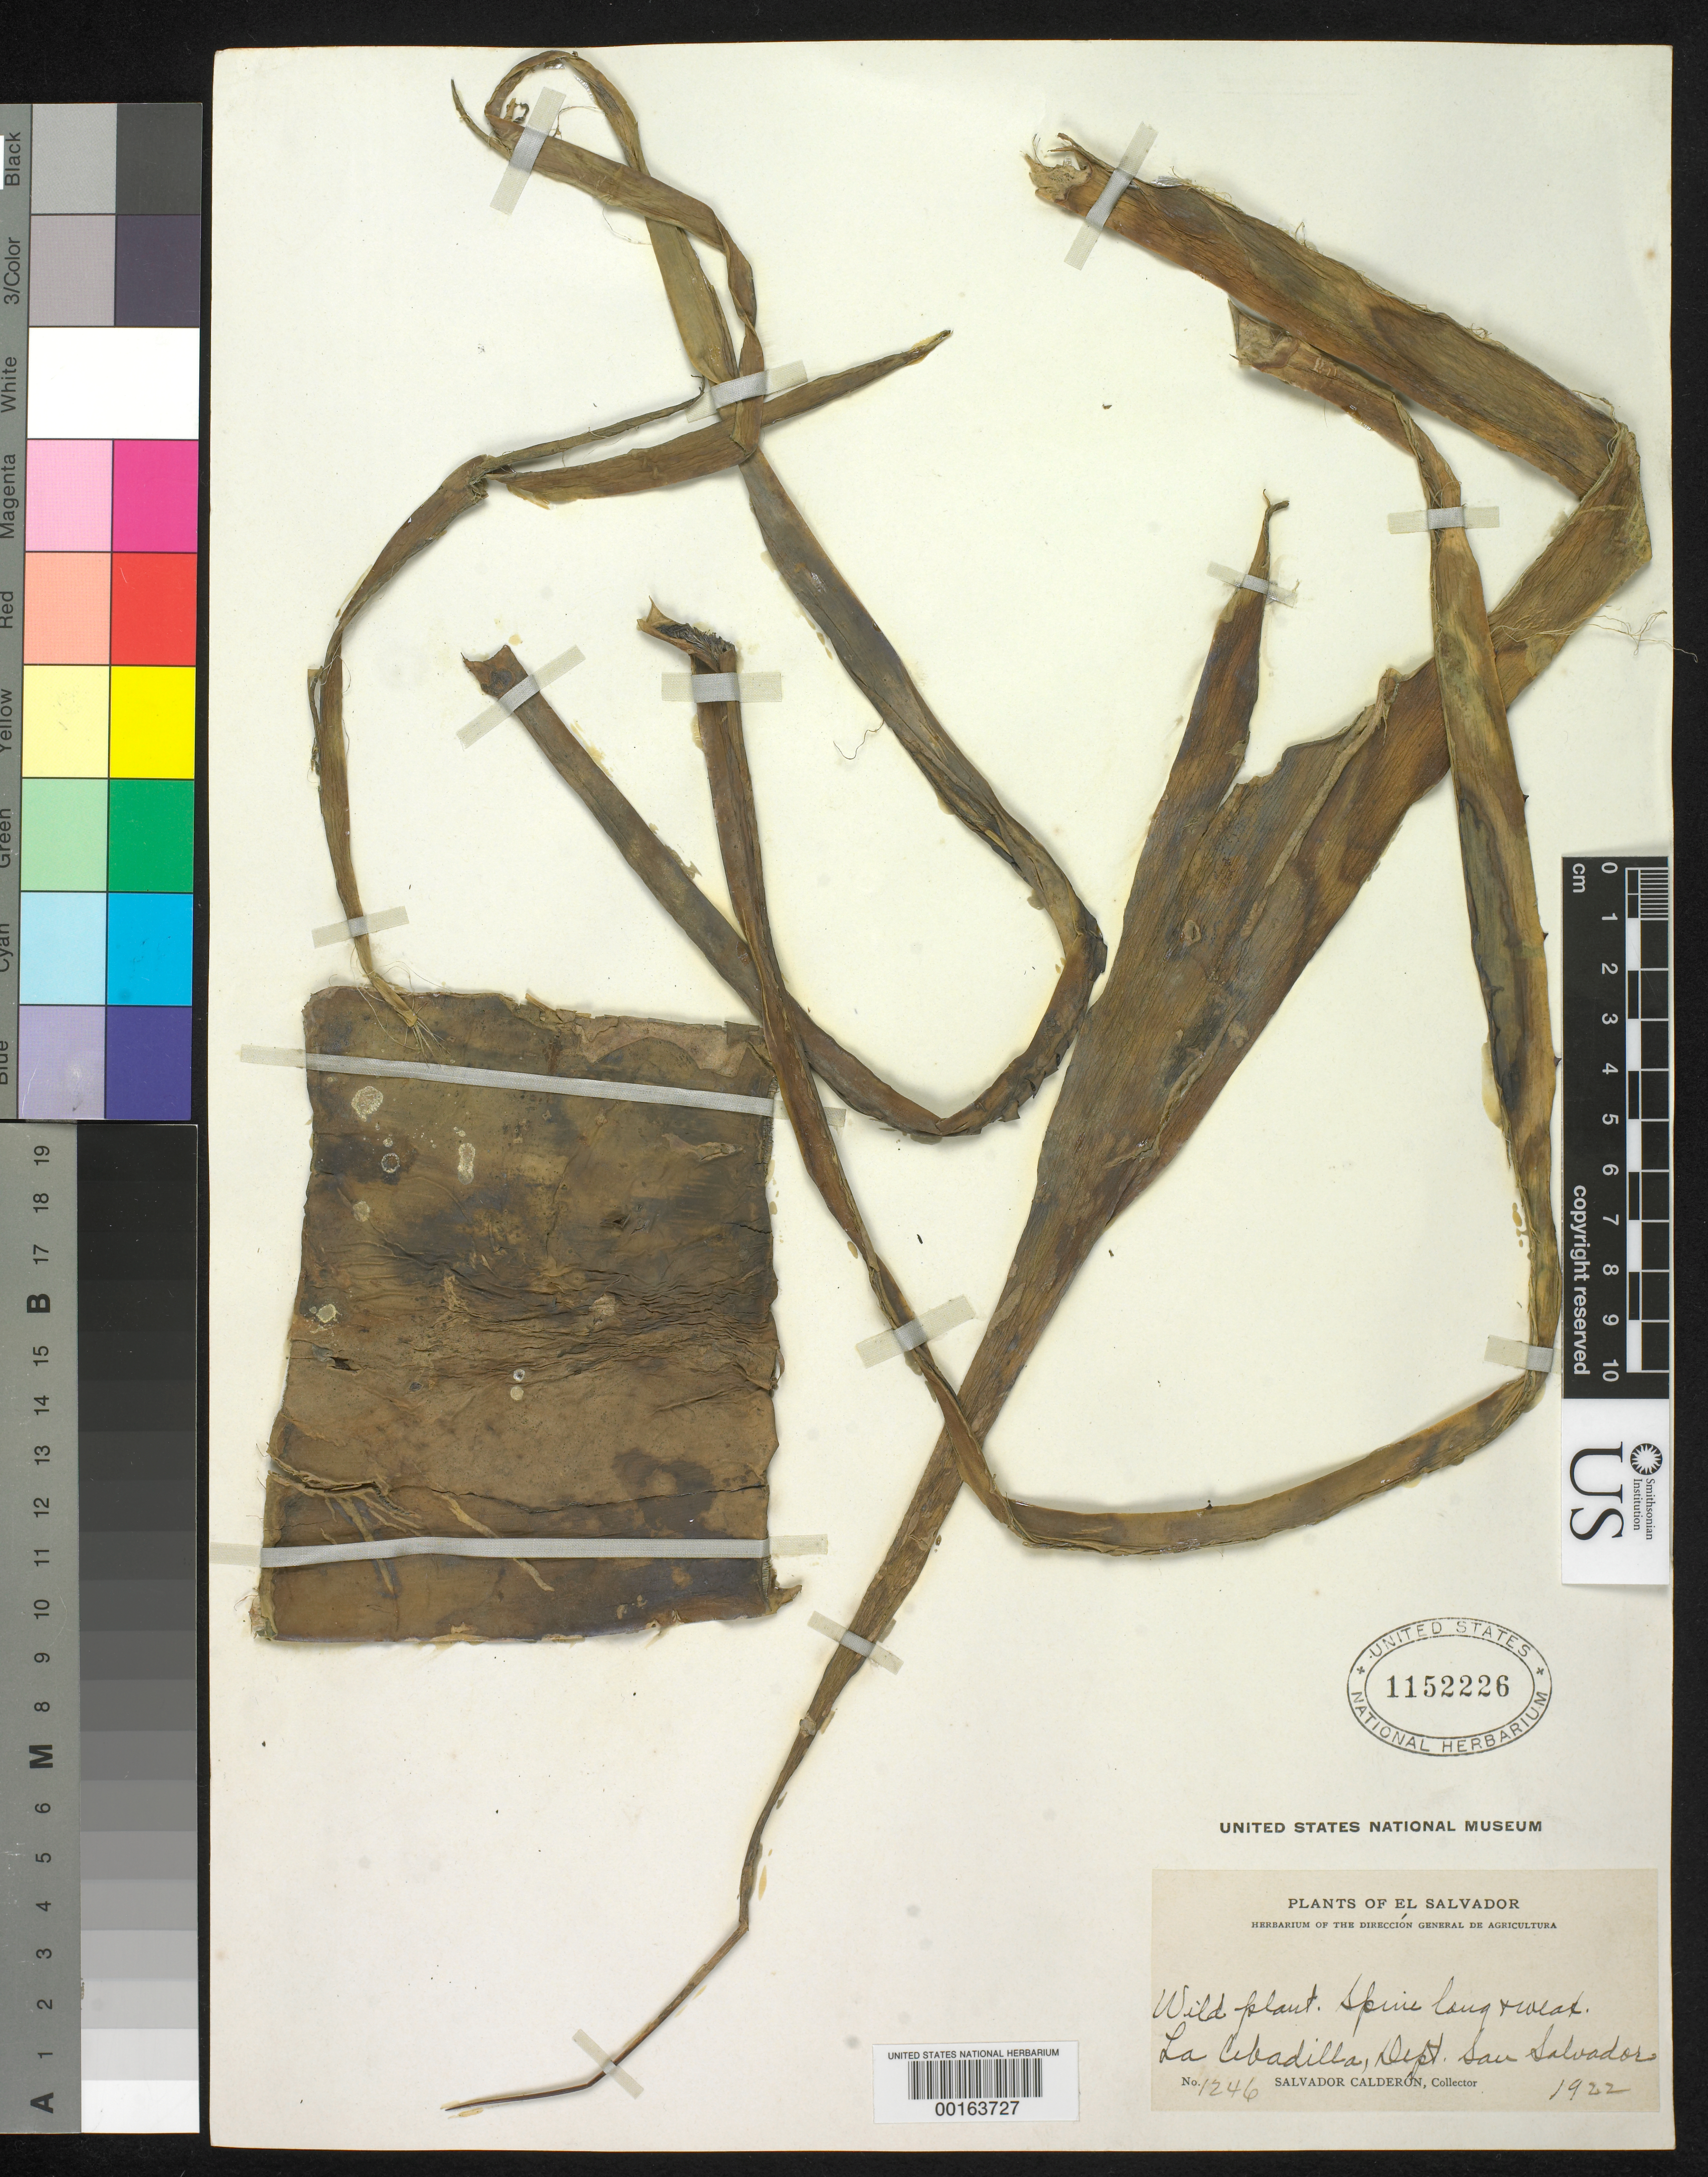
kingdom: Plantae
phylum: Tracheophyta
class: Liliopsida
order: Asparagales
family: Asparagaceae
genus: Agave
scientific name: Agave sp.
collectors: S. Calderón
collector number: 1246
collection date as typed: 1922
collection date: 1922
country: El Salvador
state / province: San Salvador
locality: La cibadilla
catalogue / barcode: US 1152226